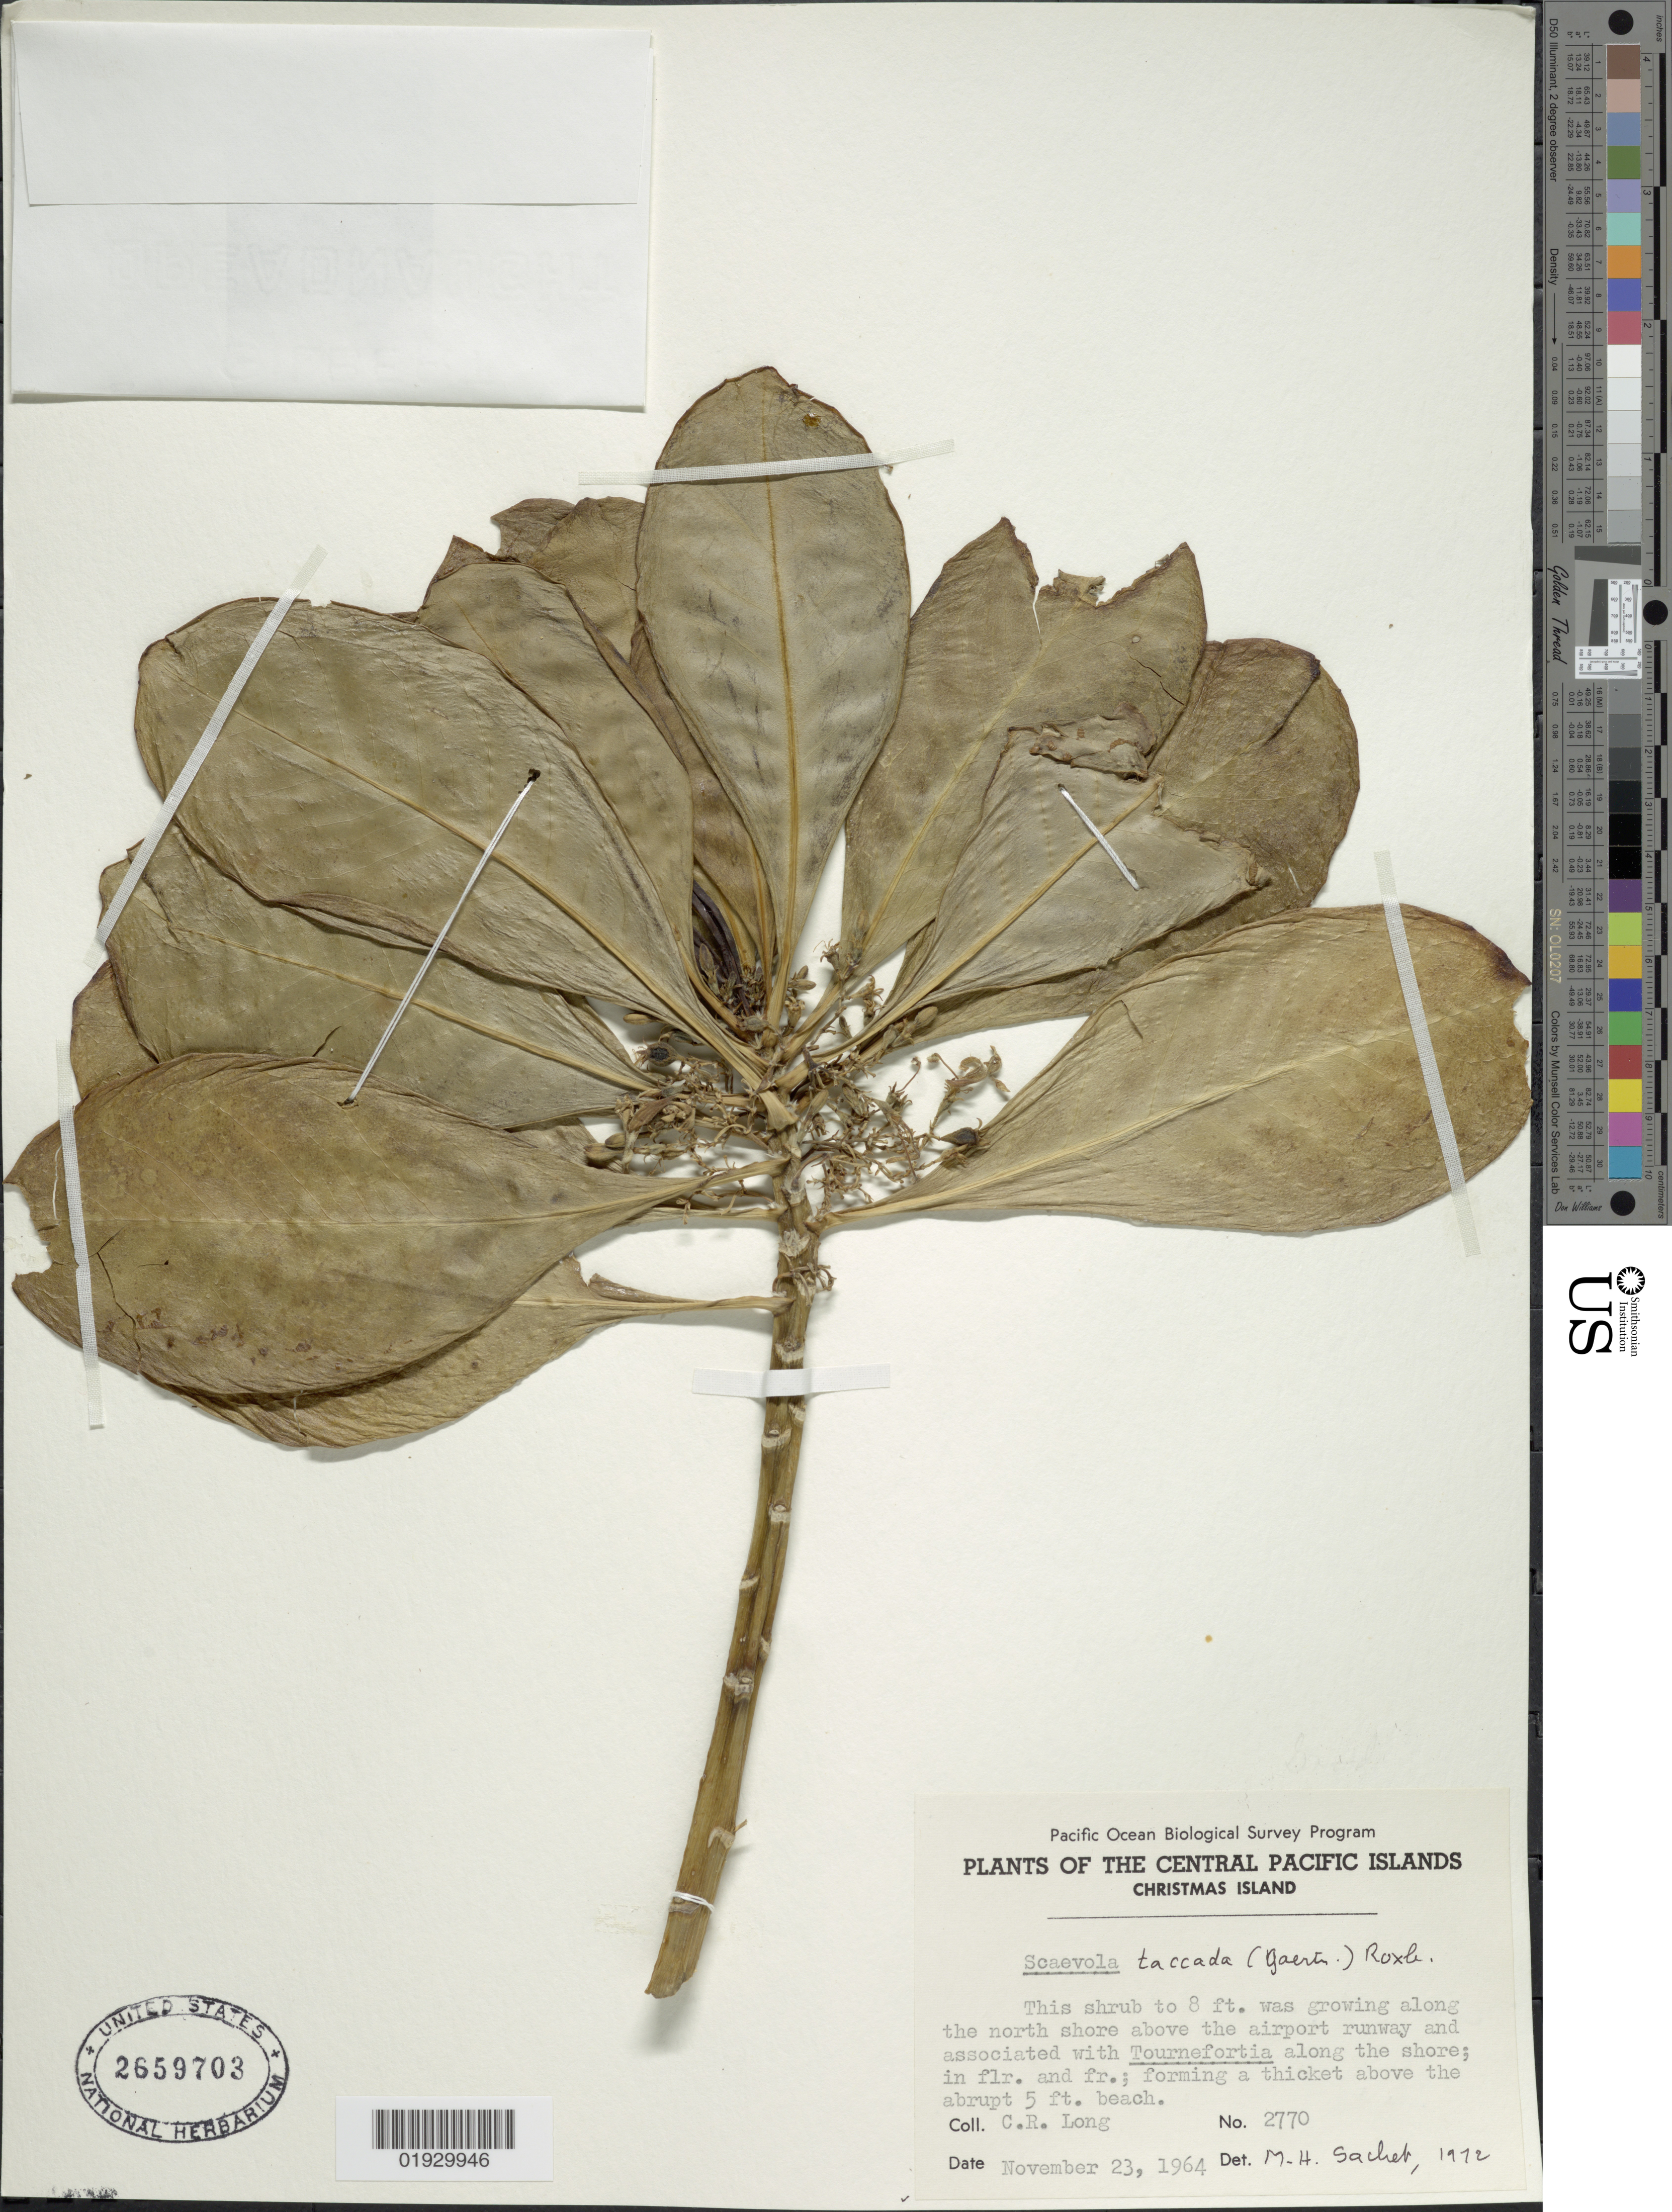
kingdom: Plantae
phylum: Tracheophyta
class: Magnoliopsida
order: Asterales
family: Goodeniaceae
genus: Scaevola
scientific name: Scaevola taccada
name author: (Gaertn.) Roxb.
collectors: C. R. Long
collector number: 2770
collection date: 1964-11-23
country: Australia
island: Christmas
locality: Central Pacific Islands. Christmas Island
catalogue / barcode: US 2659703